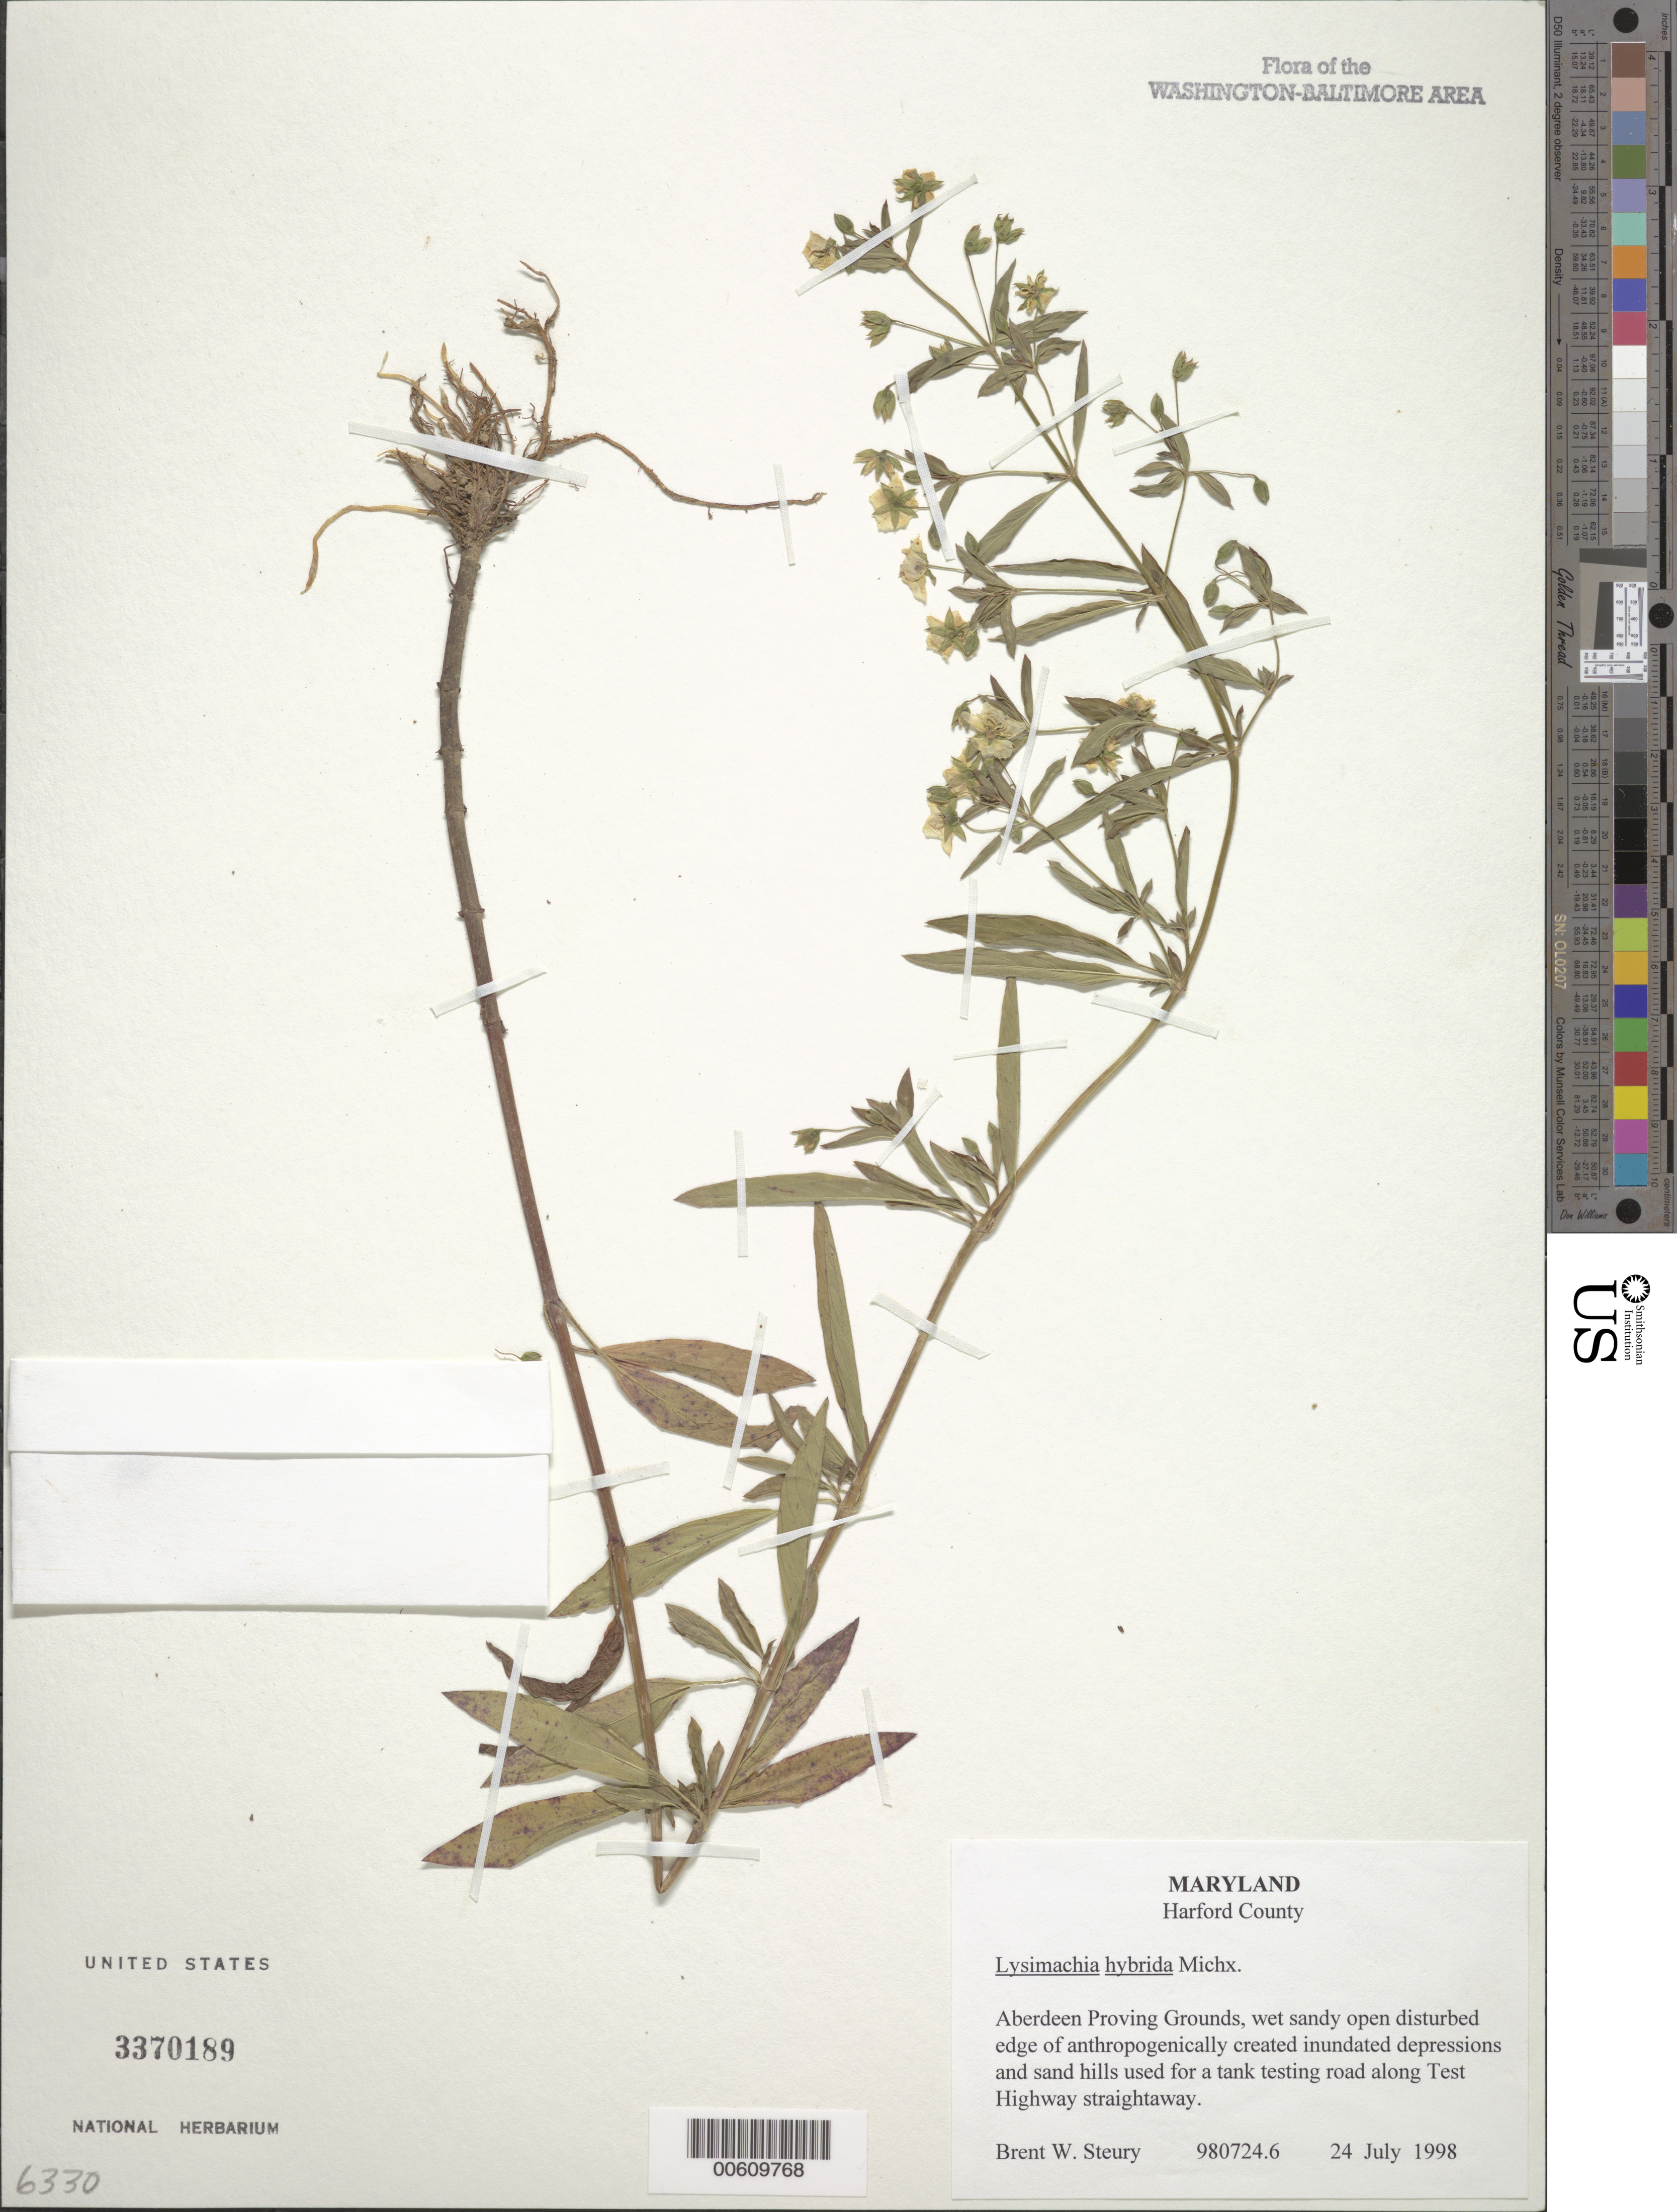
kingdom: Plantae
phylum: Tracheophyta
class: Magnoliopsida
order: Ericales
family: Primulaceae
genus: Lysimachia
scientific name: Lysimachia hybrida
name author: Michx.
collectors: B. Steury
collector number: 980724.6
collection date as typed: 24 Jul 1998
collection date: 1998-07-24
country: United States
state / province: Maryland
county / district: Harford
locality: Aberdeen Proving ground, along test highway straightaway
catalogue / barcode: US 3370189